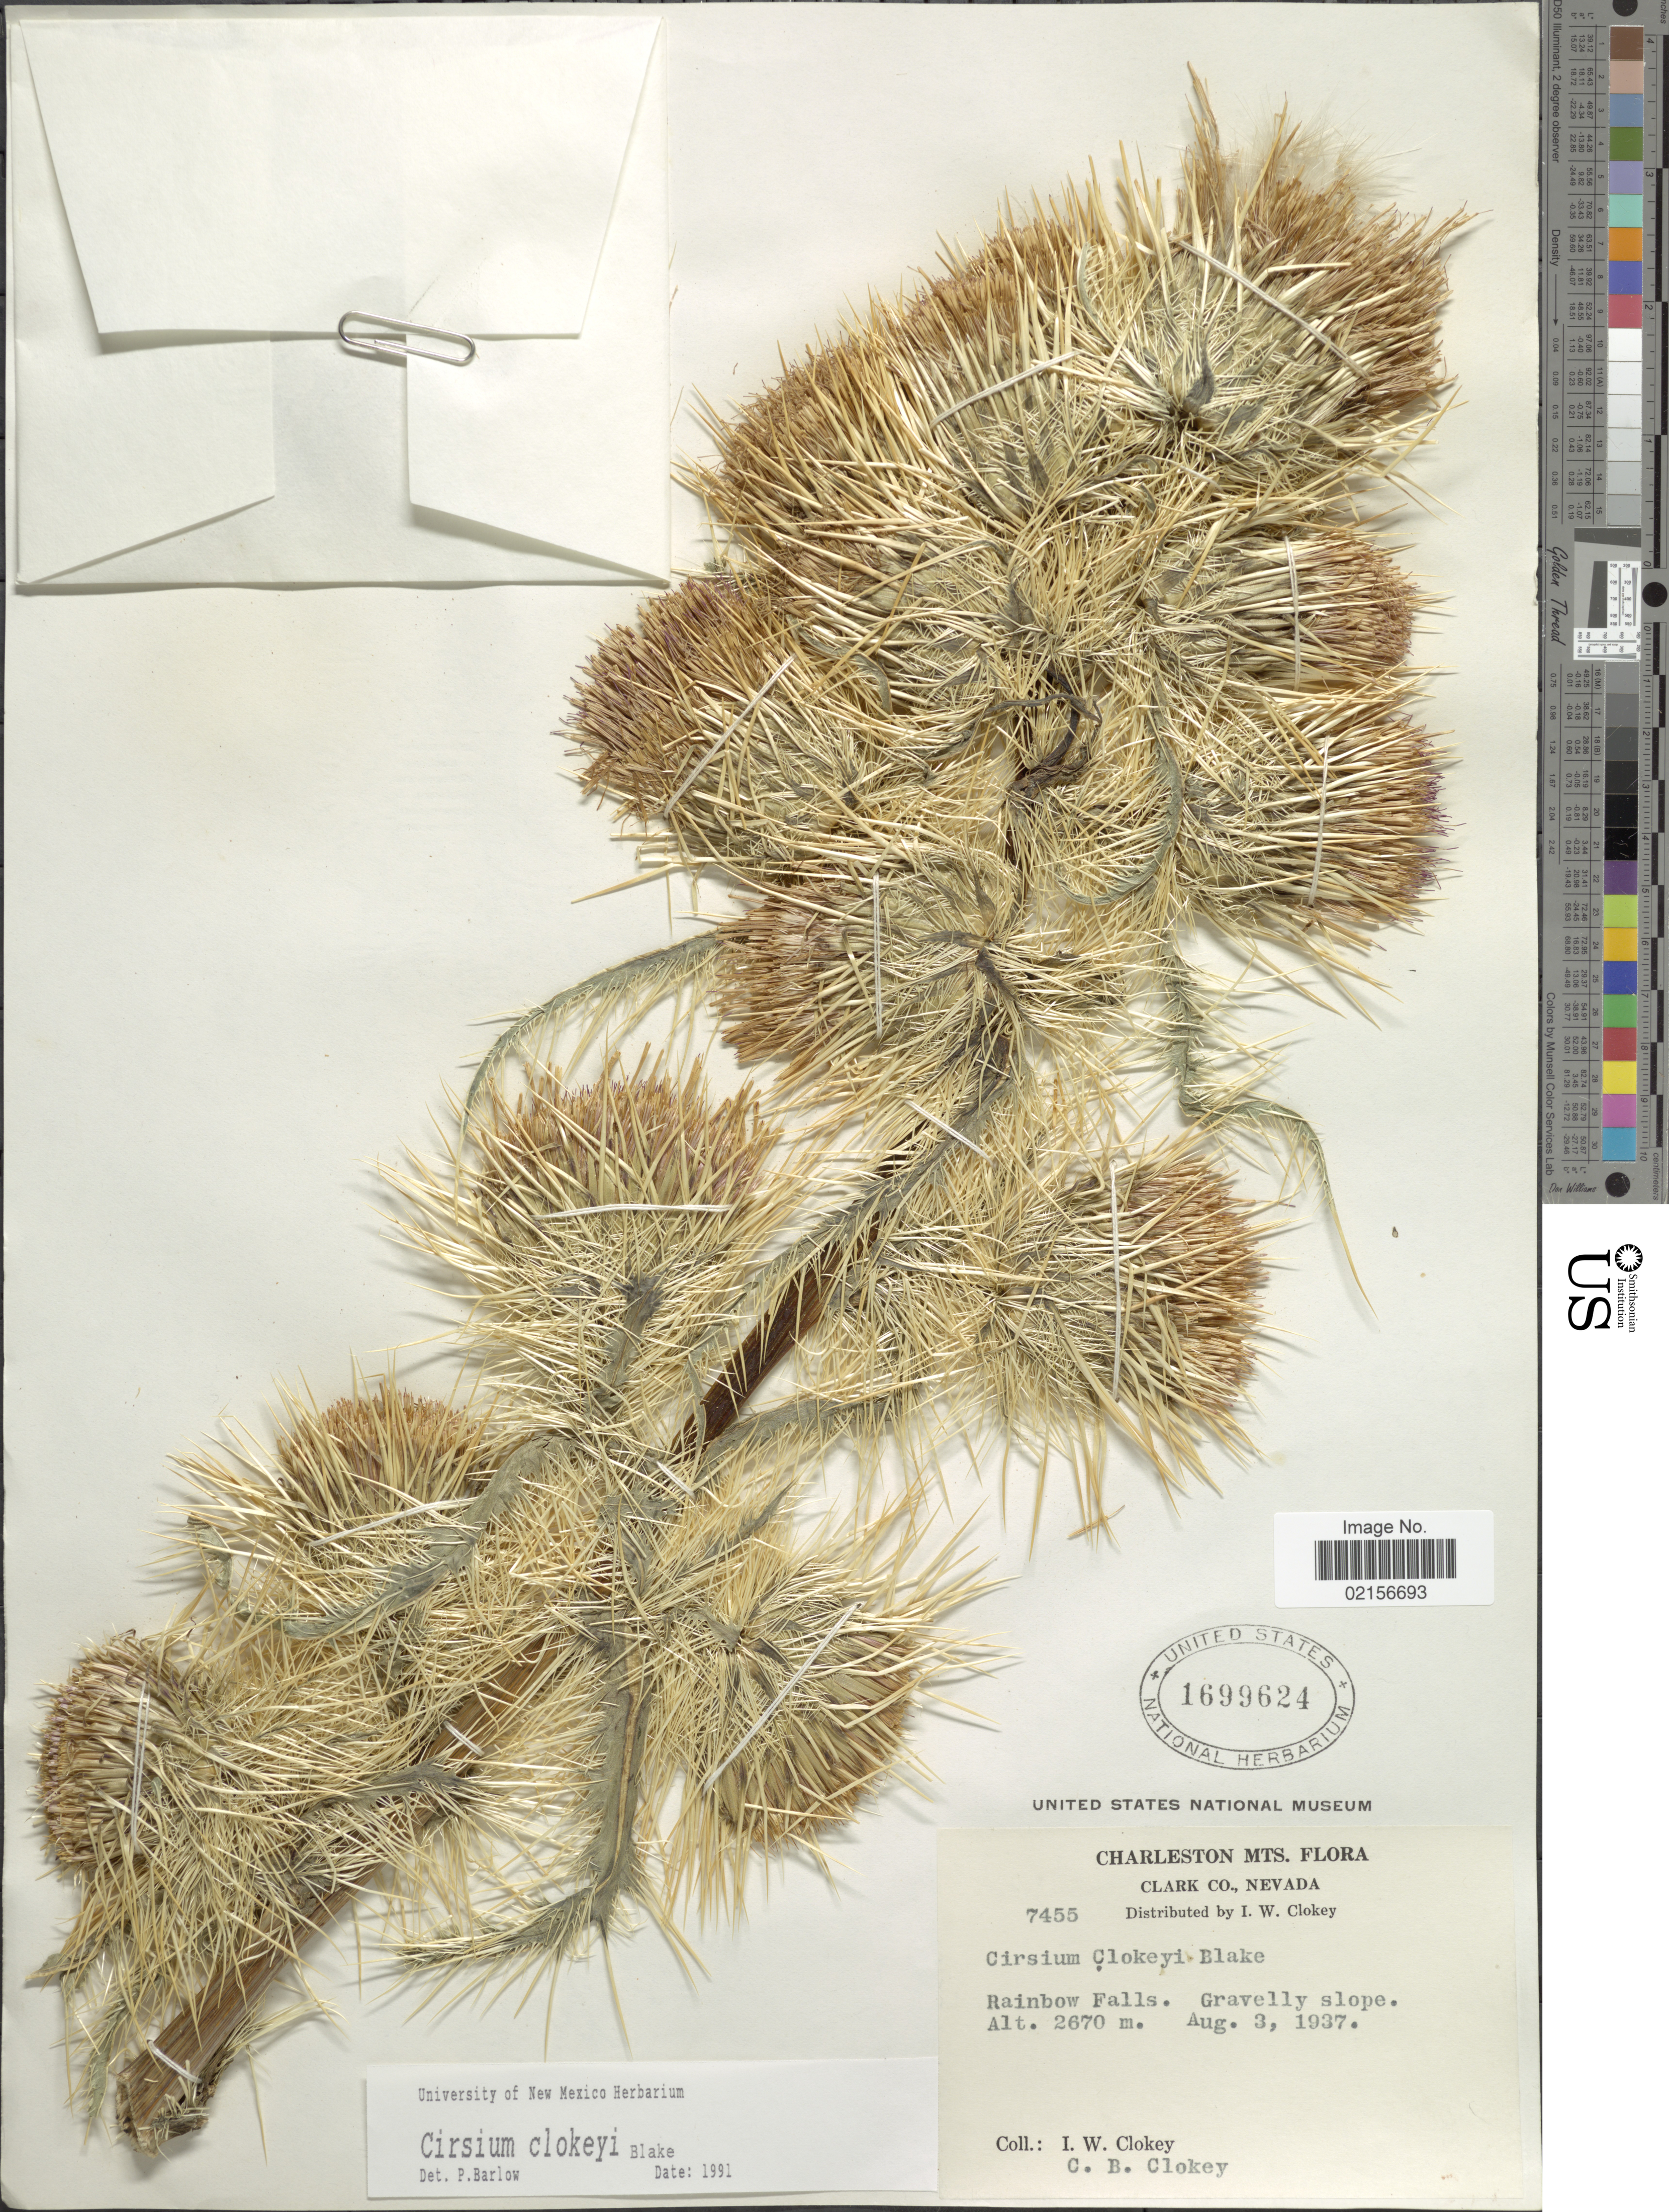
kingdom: Plantae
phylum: Tracheophyta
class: Magnoliopsida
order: Asterales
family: Asteraceae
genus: Cirsium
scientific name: Cirsium clokeyi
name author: S.F. Blake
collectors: I. W. Clokey & C. Clokey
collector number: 7455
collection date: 1937-08-03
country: United States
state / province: Nevada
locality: Charleston Mts., Clark Co., Rainbow Falls. Gravelly slope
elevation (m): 2670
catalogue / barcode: US 1699624